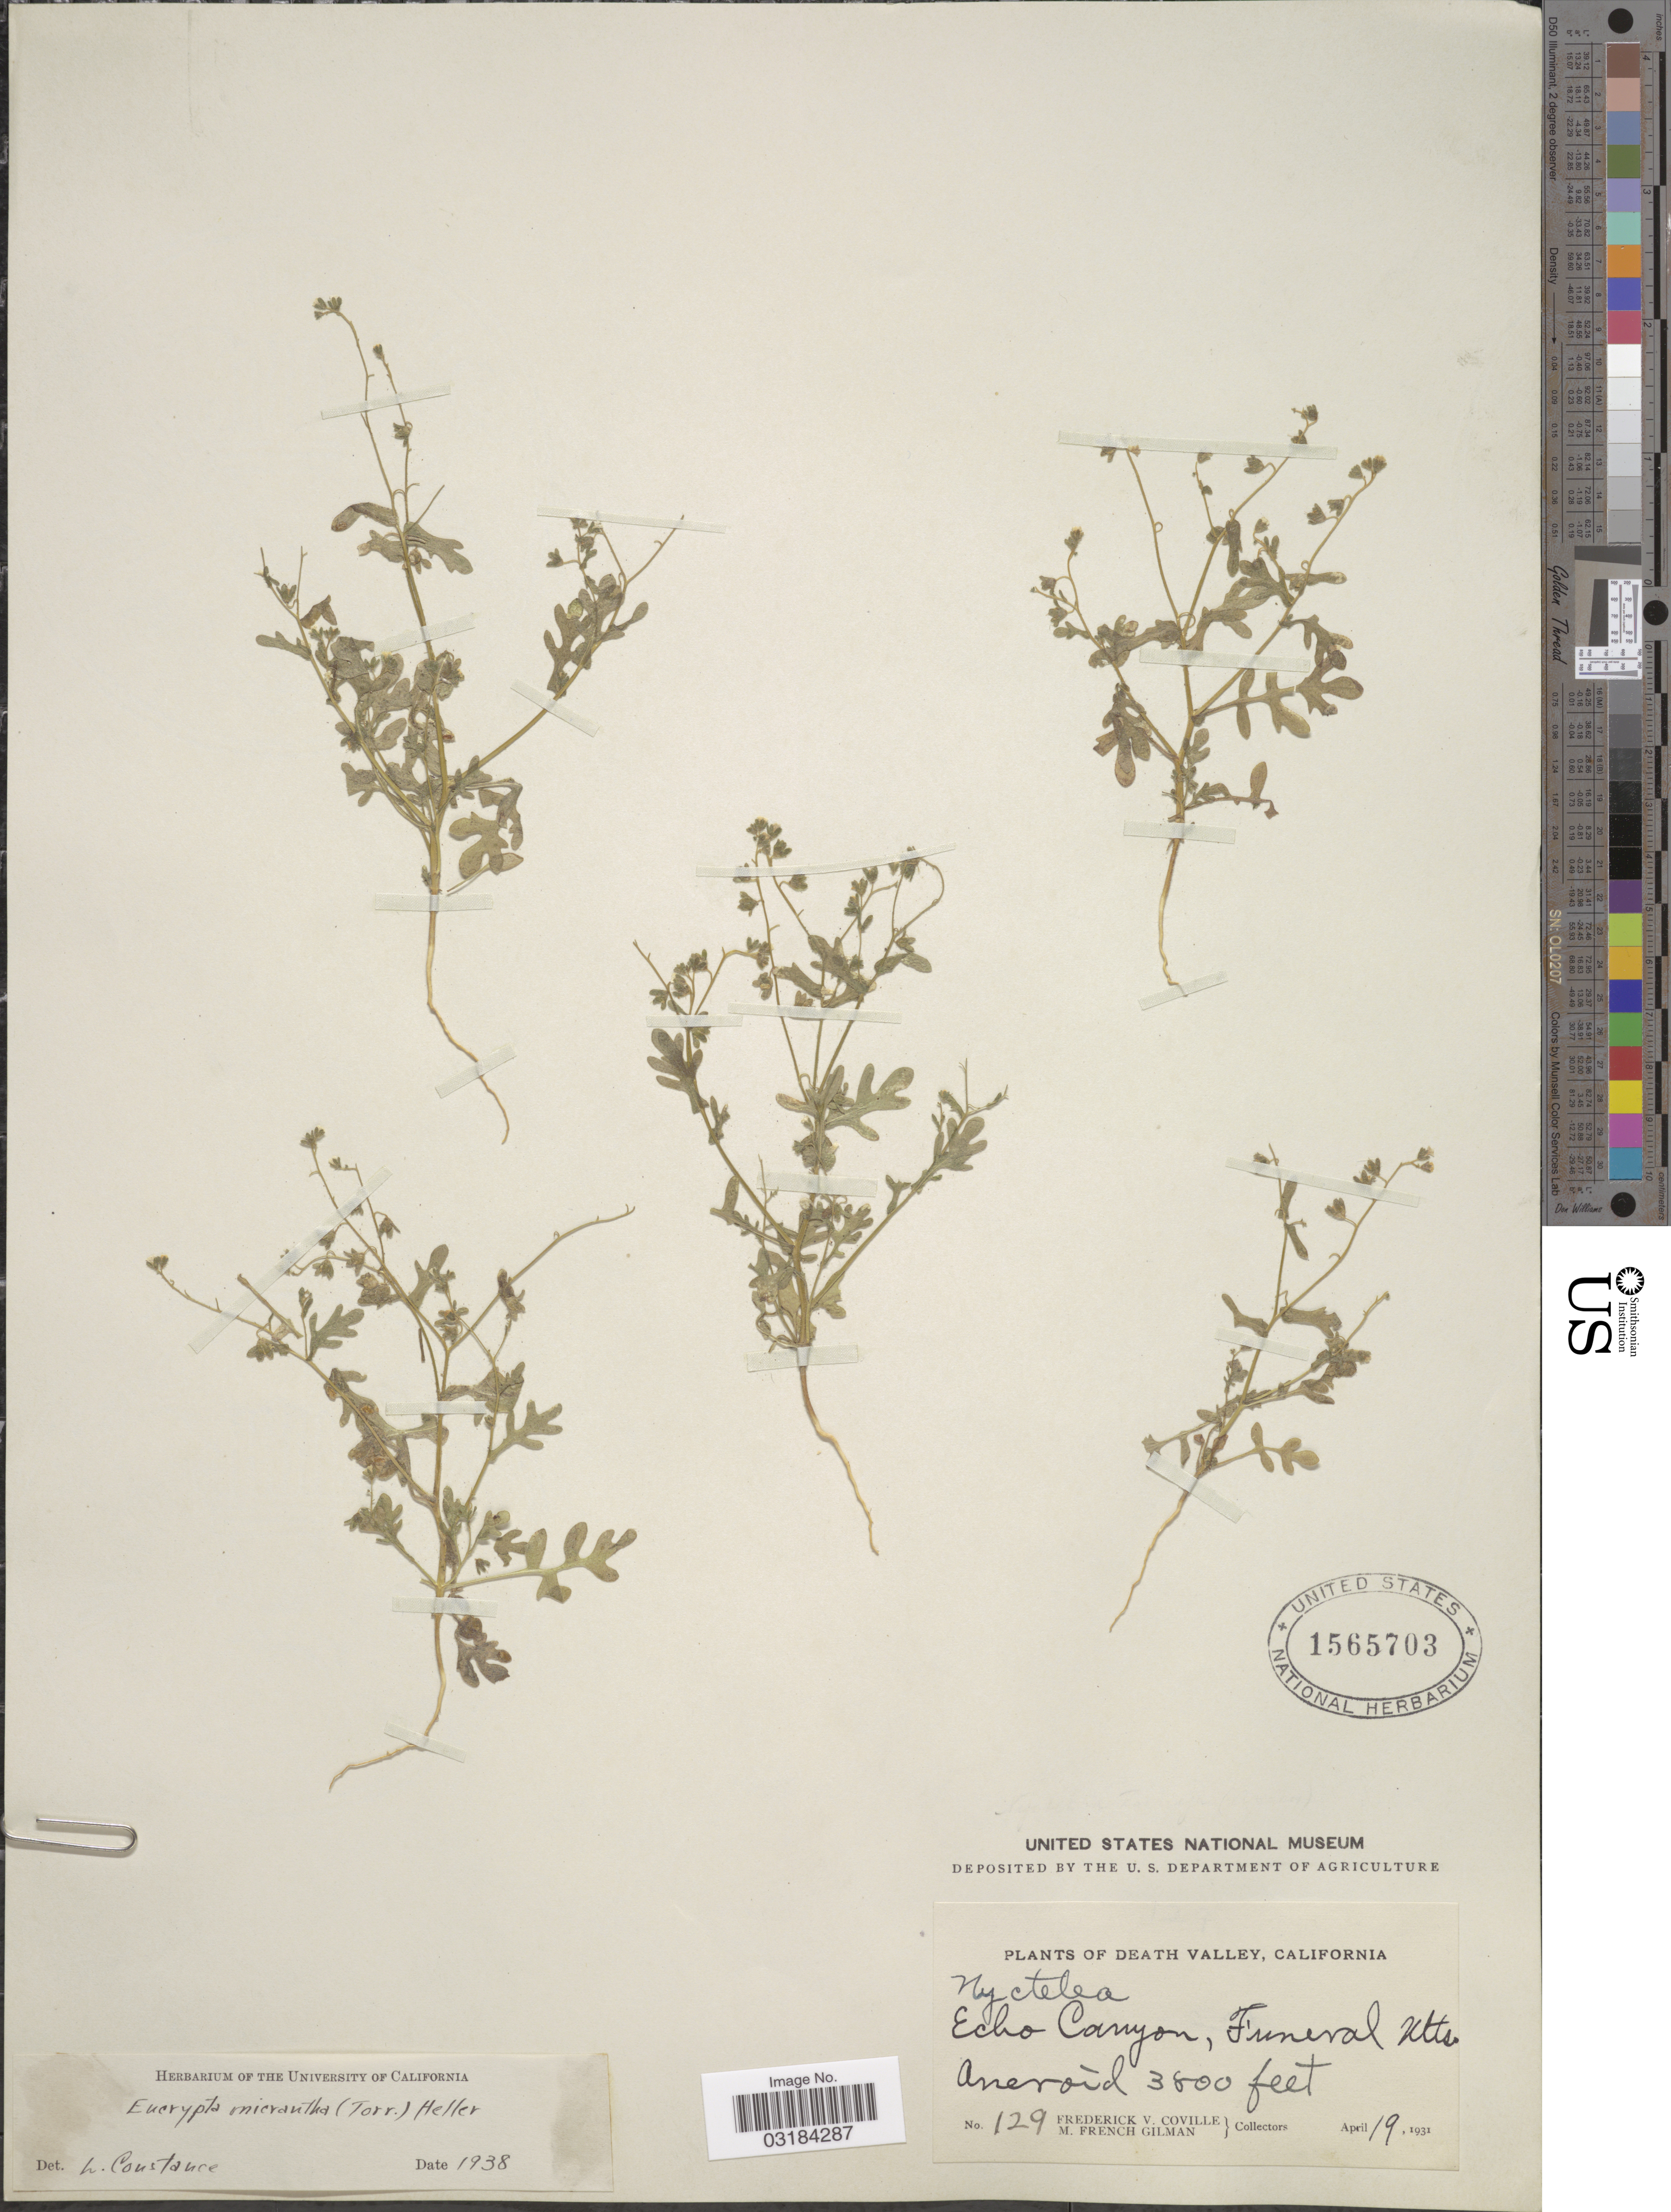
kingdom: Plantae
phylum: Tracheophyta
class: Magnoliopsida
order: Boraginales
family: Hydrophyllaceae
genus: Eucrypta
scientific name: Eucrypta micrantha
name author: (Torr.) A. Heller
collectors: F. V. Coville & M. F. Gilman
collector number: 129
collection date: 1931-04-19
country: United States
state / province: California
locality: Death Valley. Echo Canyon, Funeral Mts.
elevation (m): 1158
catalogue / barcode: US 1565703